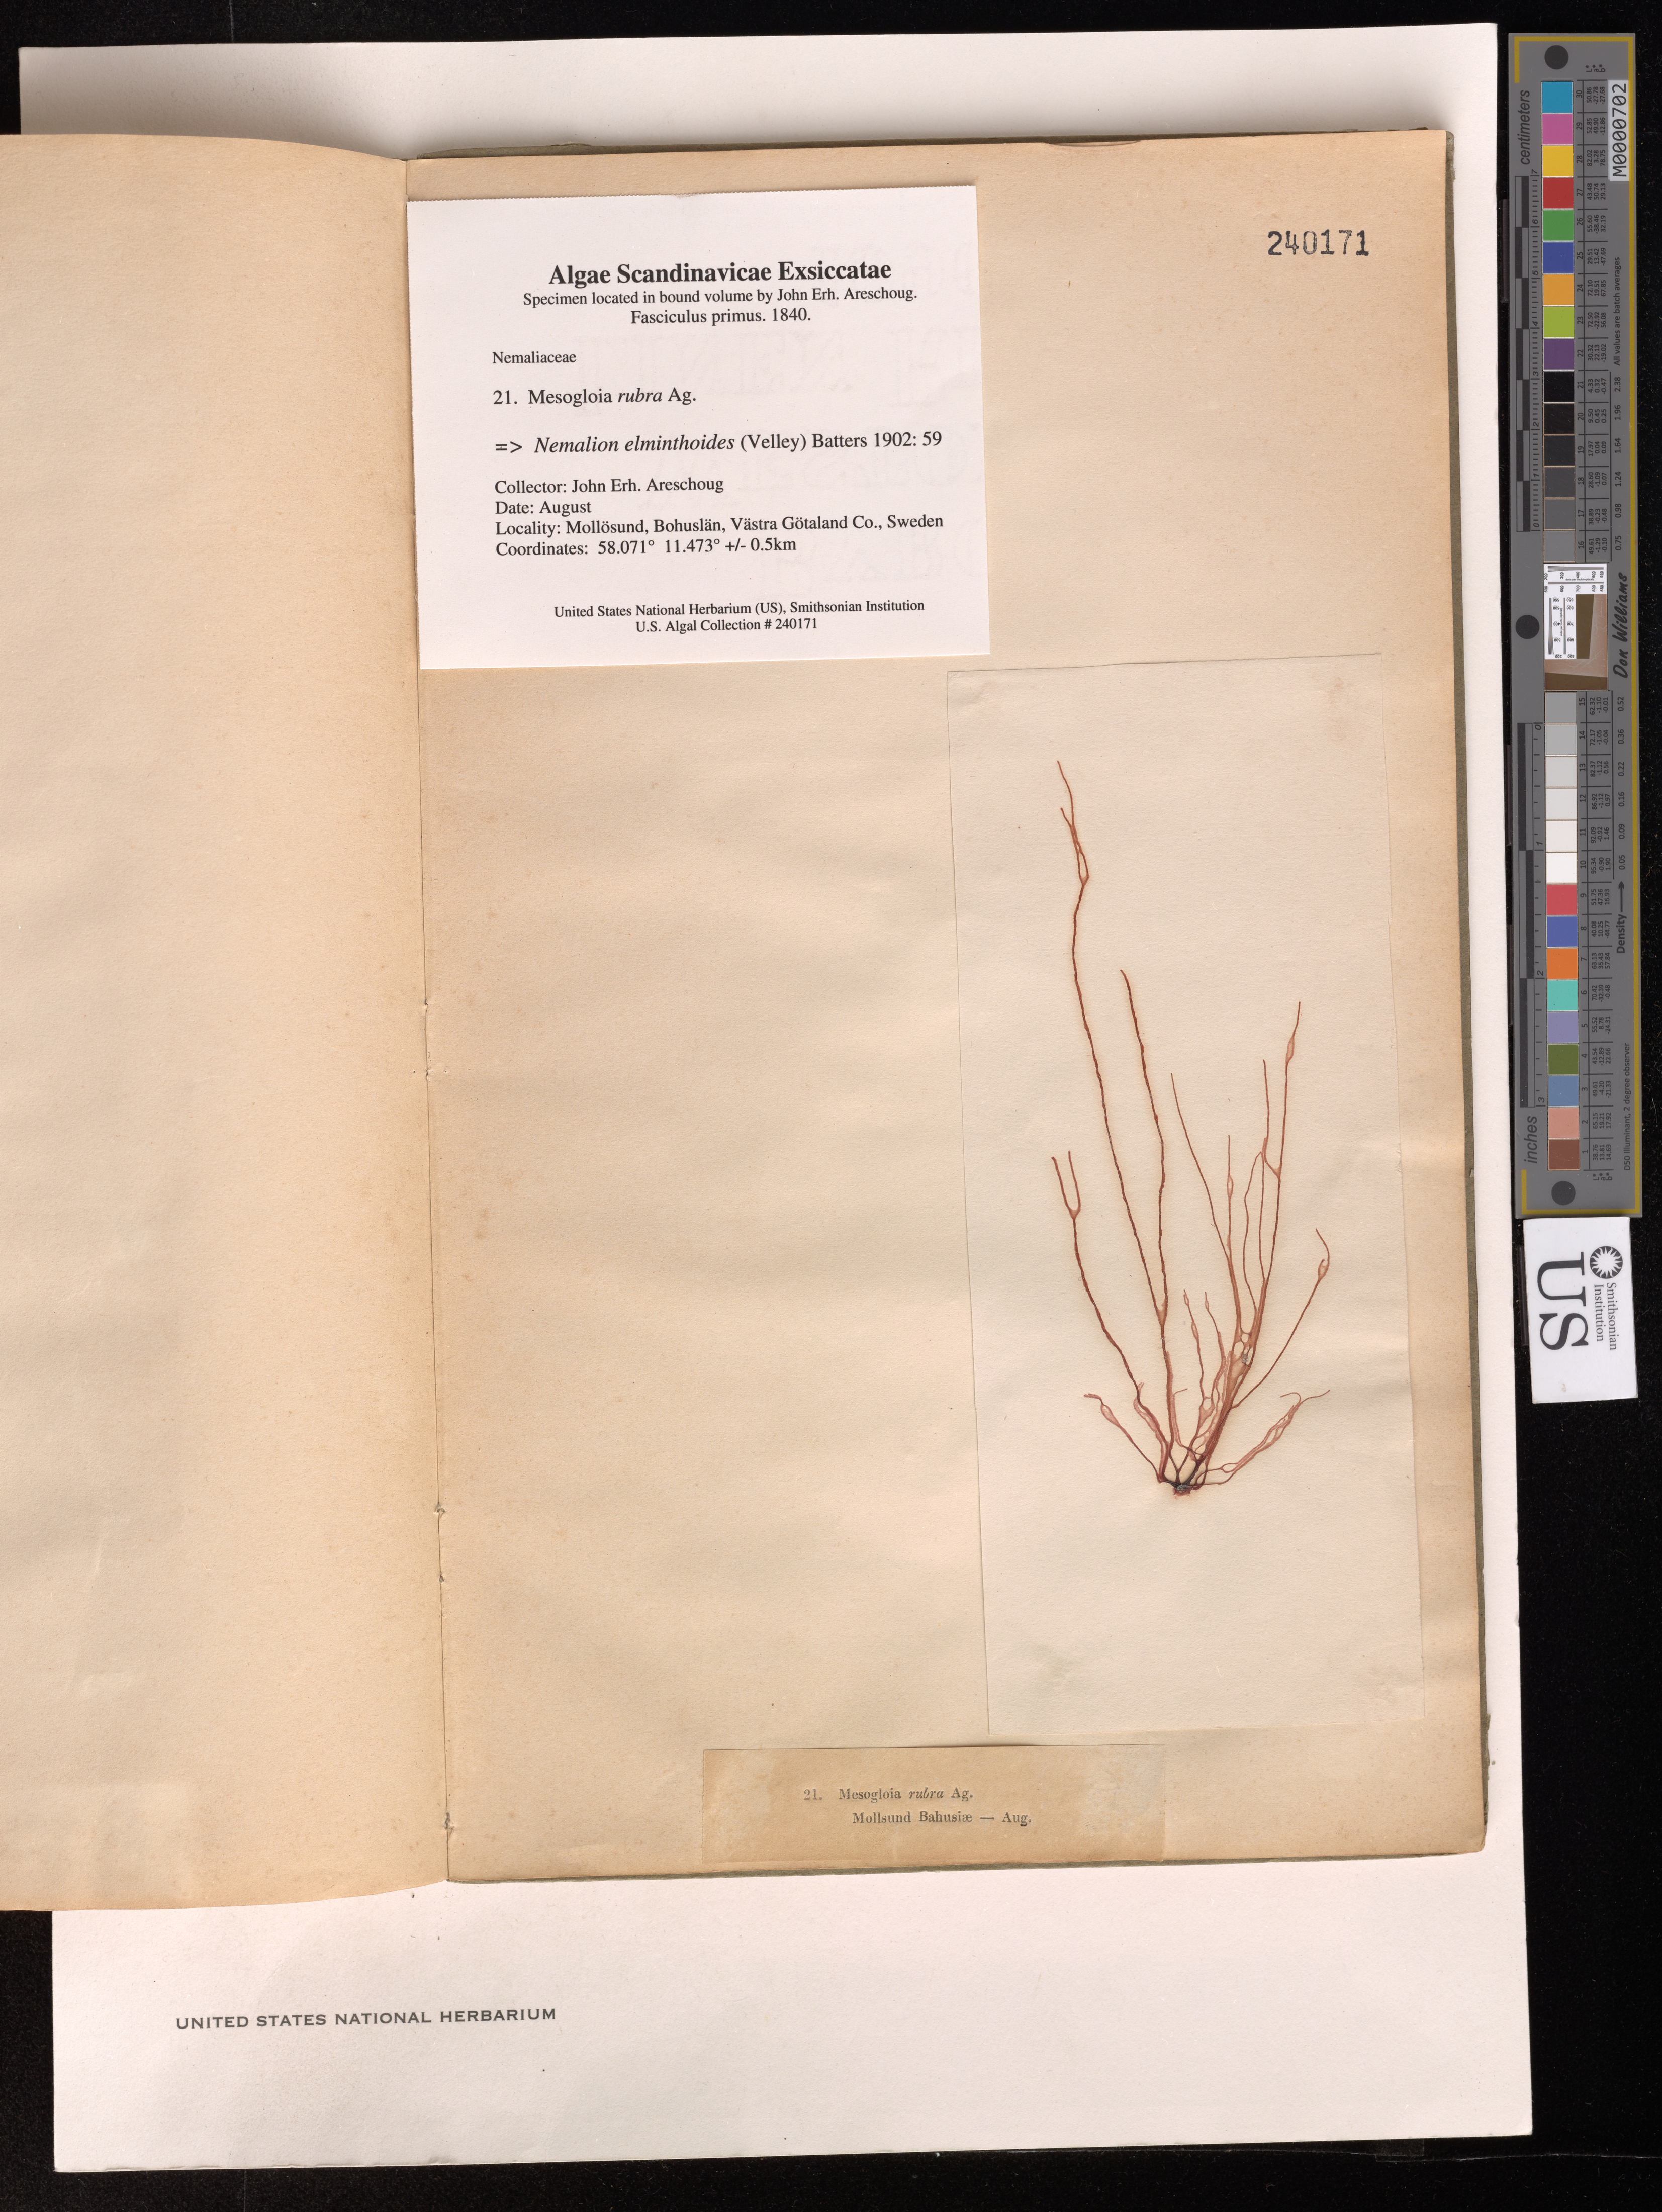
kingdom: Plantae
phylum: Rhodophyta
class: Florideophyceae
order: Nemaliales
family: Nemaliaceae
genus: Nemalion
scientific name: Nemalion elminthoides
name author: (Velley) Batters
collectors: J. Areschoug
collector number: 21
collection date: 1840-08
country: Sweden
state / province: Västra Götaland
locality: Mollösund, Bohuslan.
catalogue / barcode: US 240171